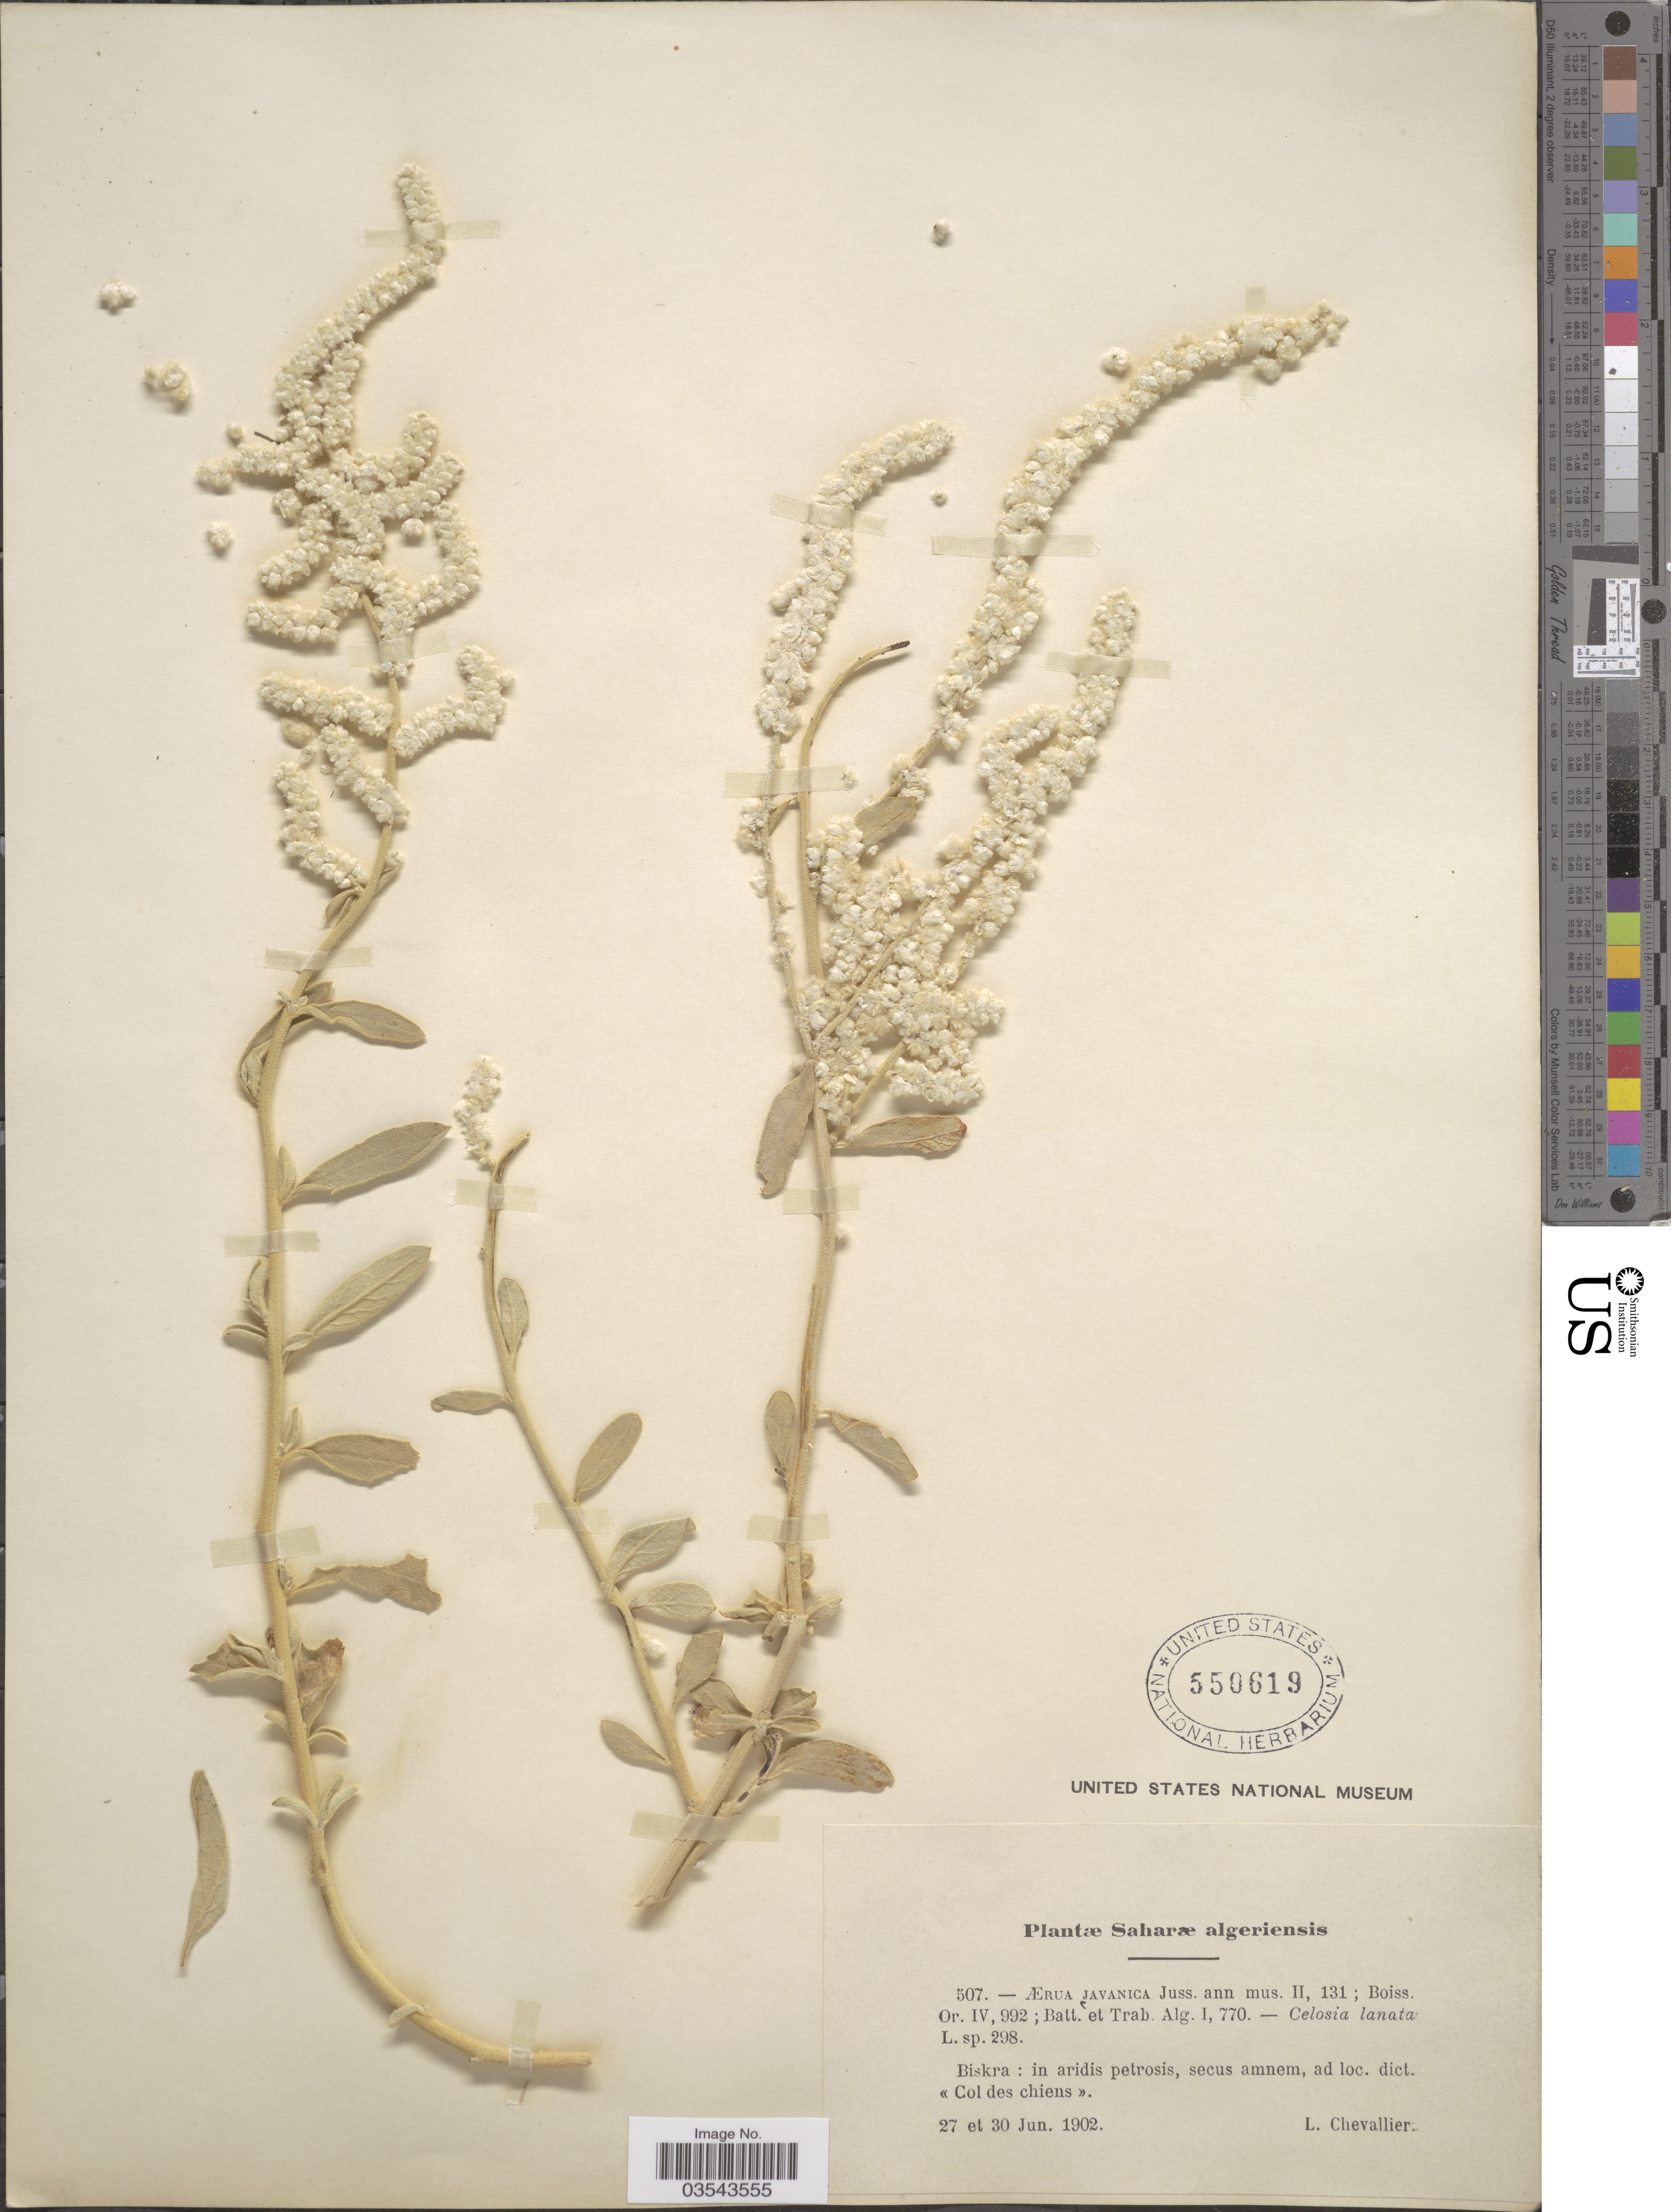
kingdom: Plantae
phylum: Tracheophyta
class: Magnoliopsida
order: Caryophyllales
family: Amaranthaceae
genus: Aerva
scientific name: Aerva javanica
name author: (Burm. f.) Juss. ex Schult.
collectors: L. Chevallier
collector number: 507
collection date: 1902-06-27/1902-06-30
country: Algeria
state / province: Biskra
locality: Saharæ algeriensis. In aridis petrosis, secus amnem, ad loc. dict. <<Col des chiens>>.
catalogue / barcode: US 550619